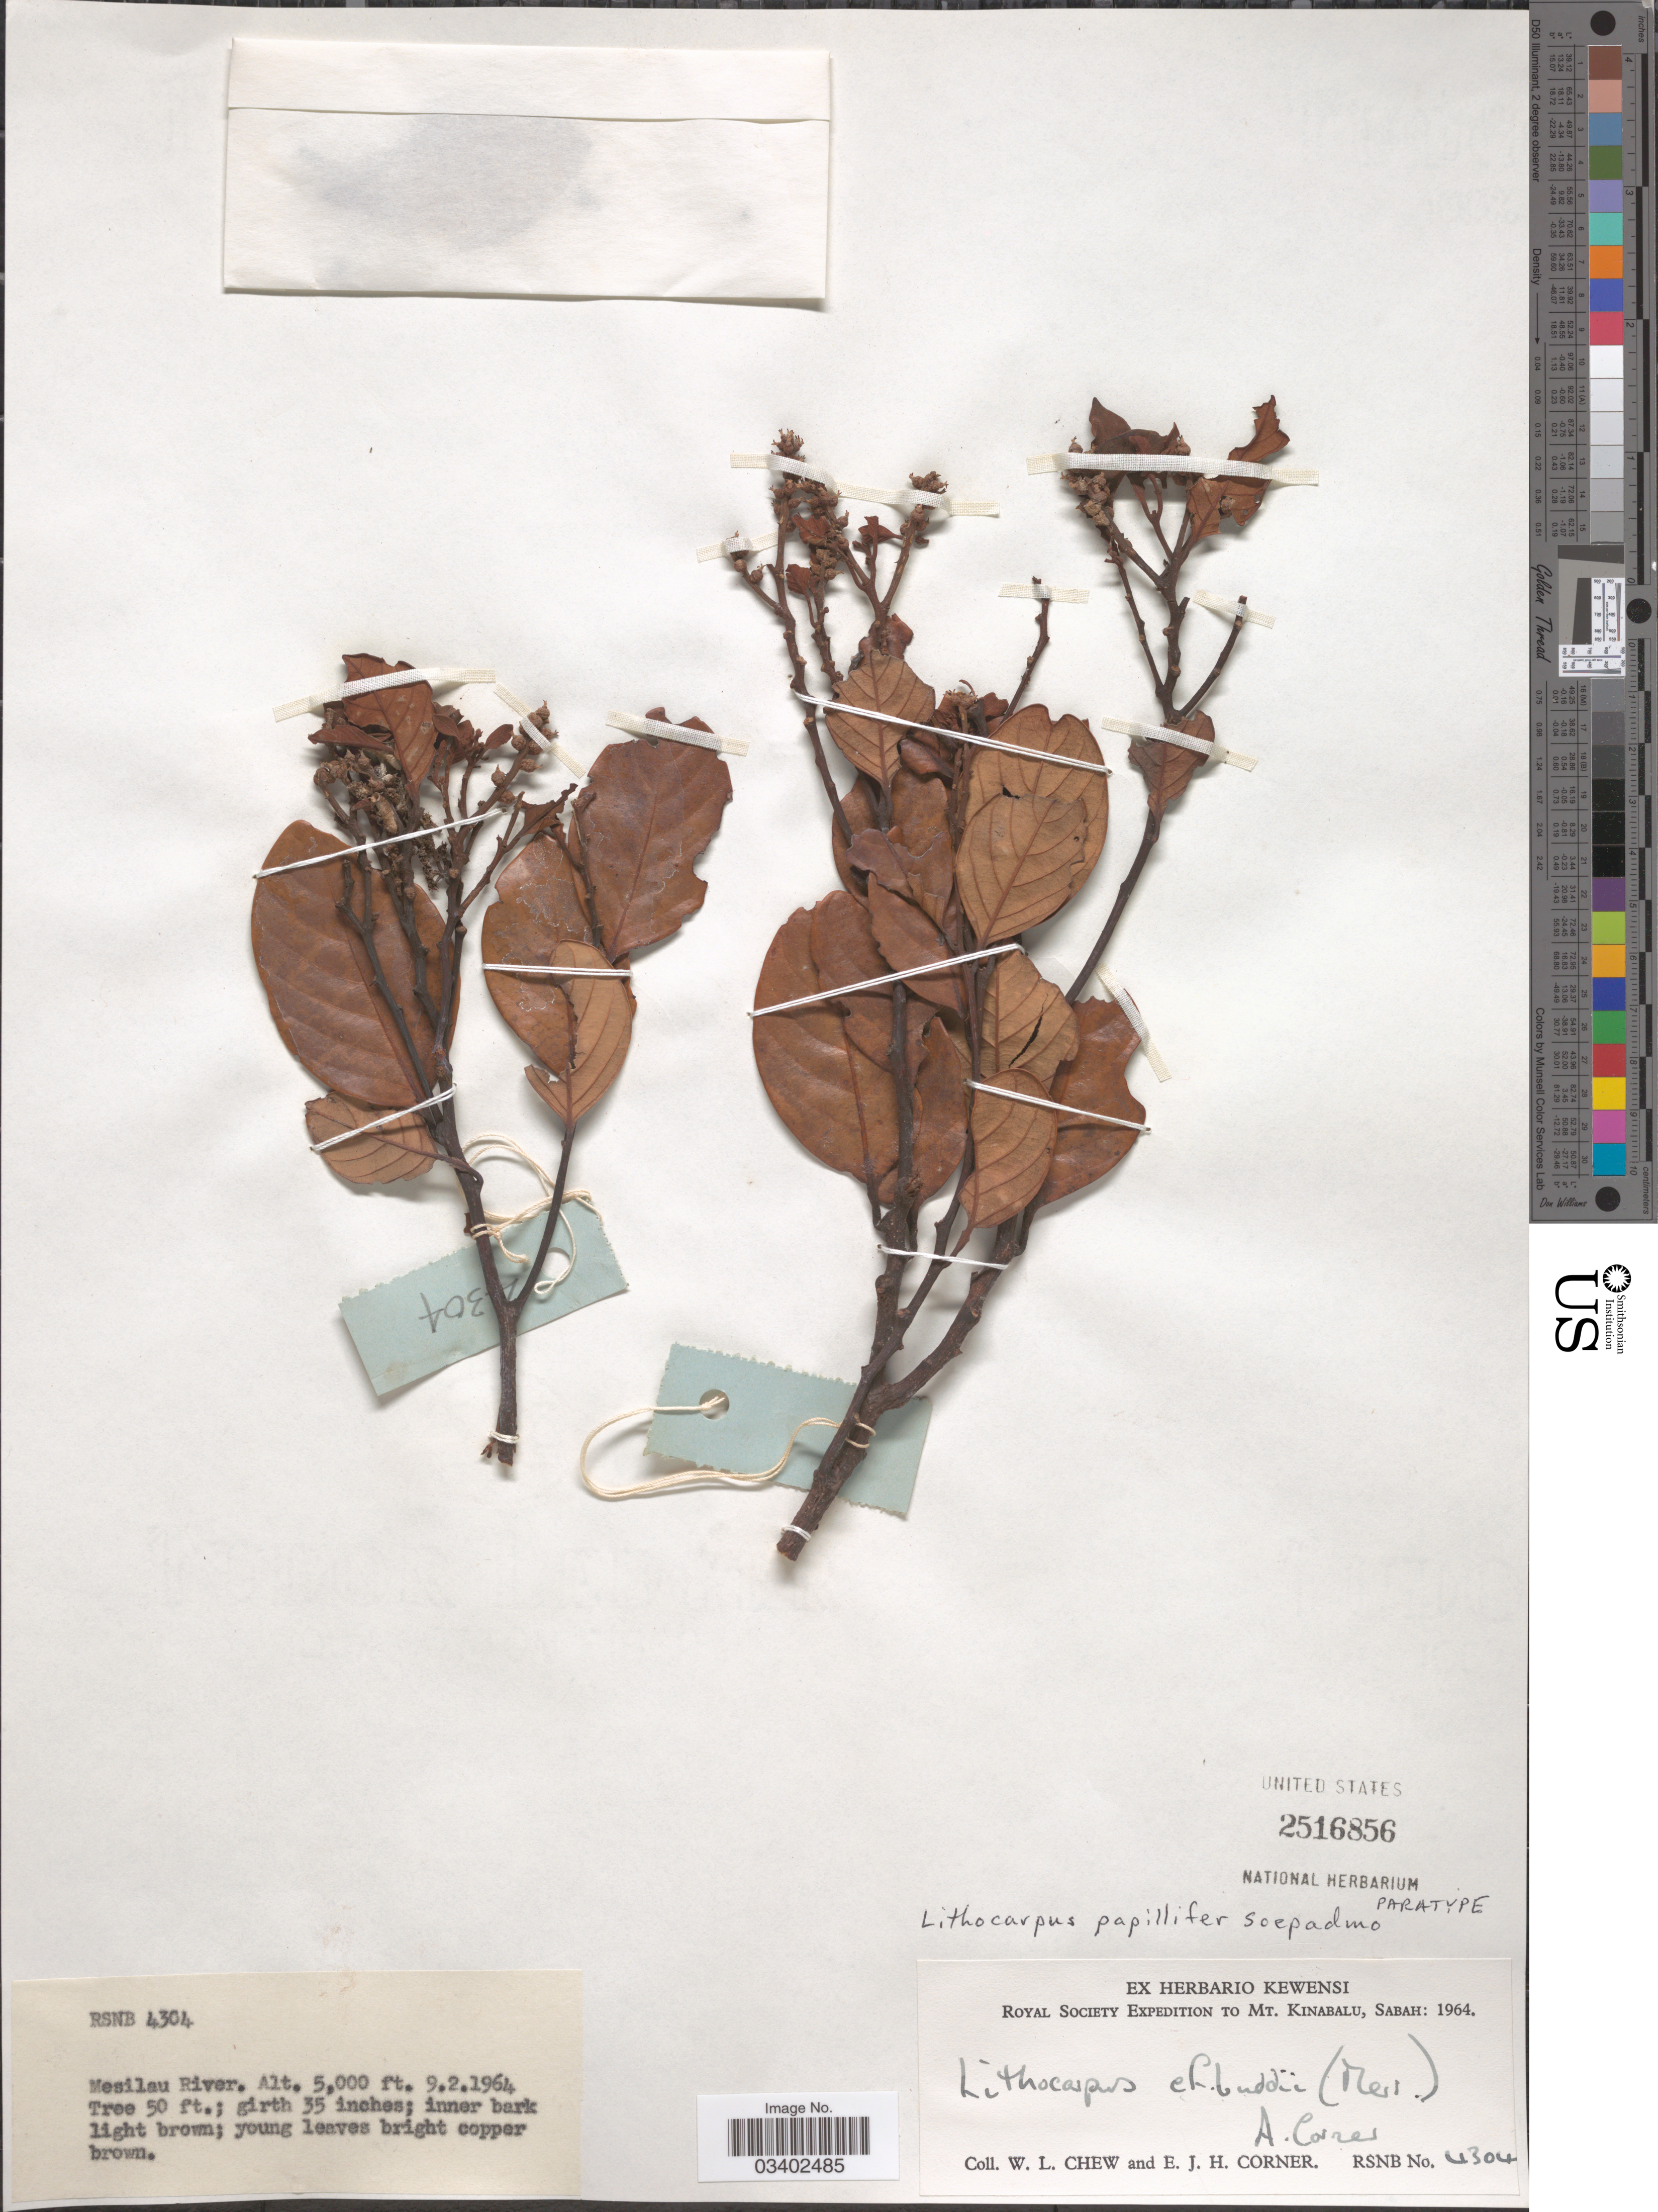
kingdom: Plantae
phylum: Tracheophyta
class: Magnoliopsida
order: Fagales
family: Fagaceae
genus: Lithocarpus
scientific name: Lithocarpus papillifer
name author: Hatus. ex Soepadmo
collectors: W. Chew & E. Corner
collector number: RSNB4304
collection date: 1964-02-09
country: Malaysia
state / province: Sabah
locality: Mt. Kinabalu. Mesilau River.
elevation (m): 1524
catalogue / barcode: US 2516856